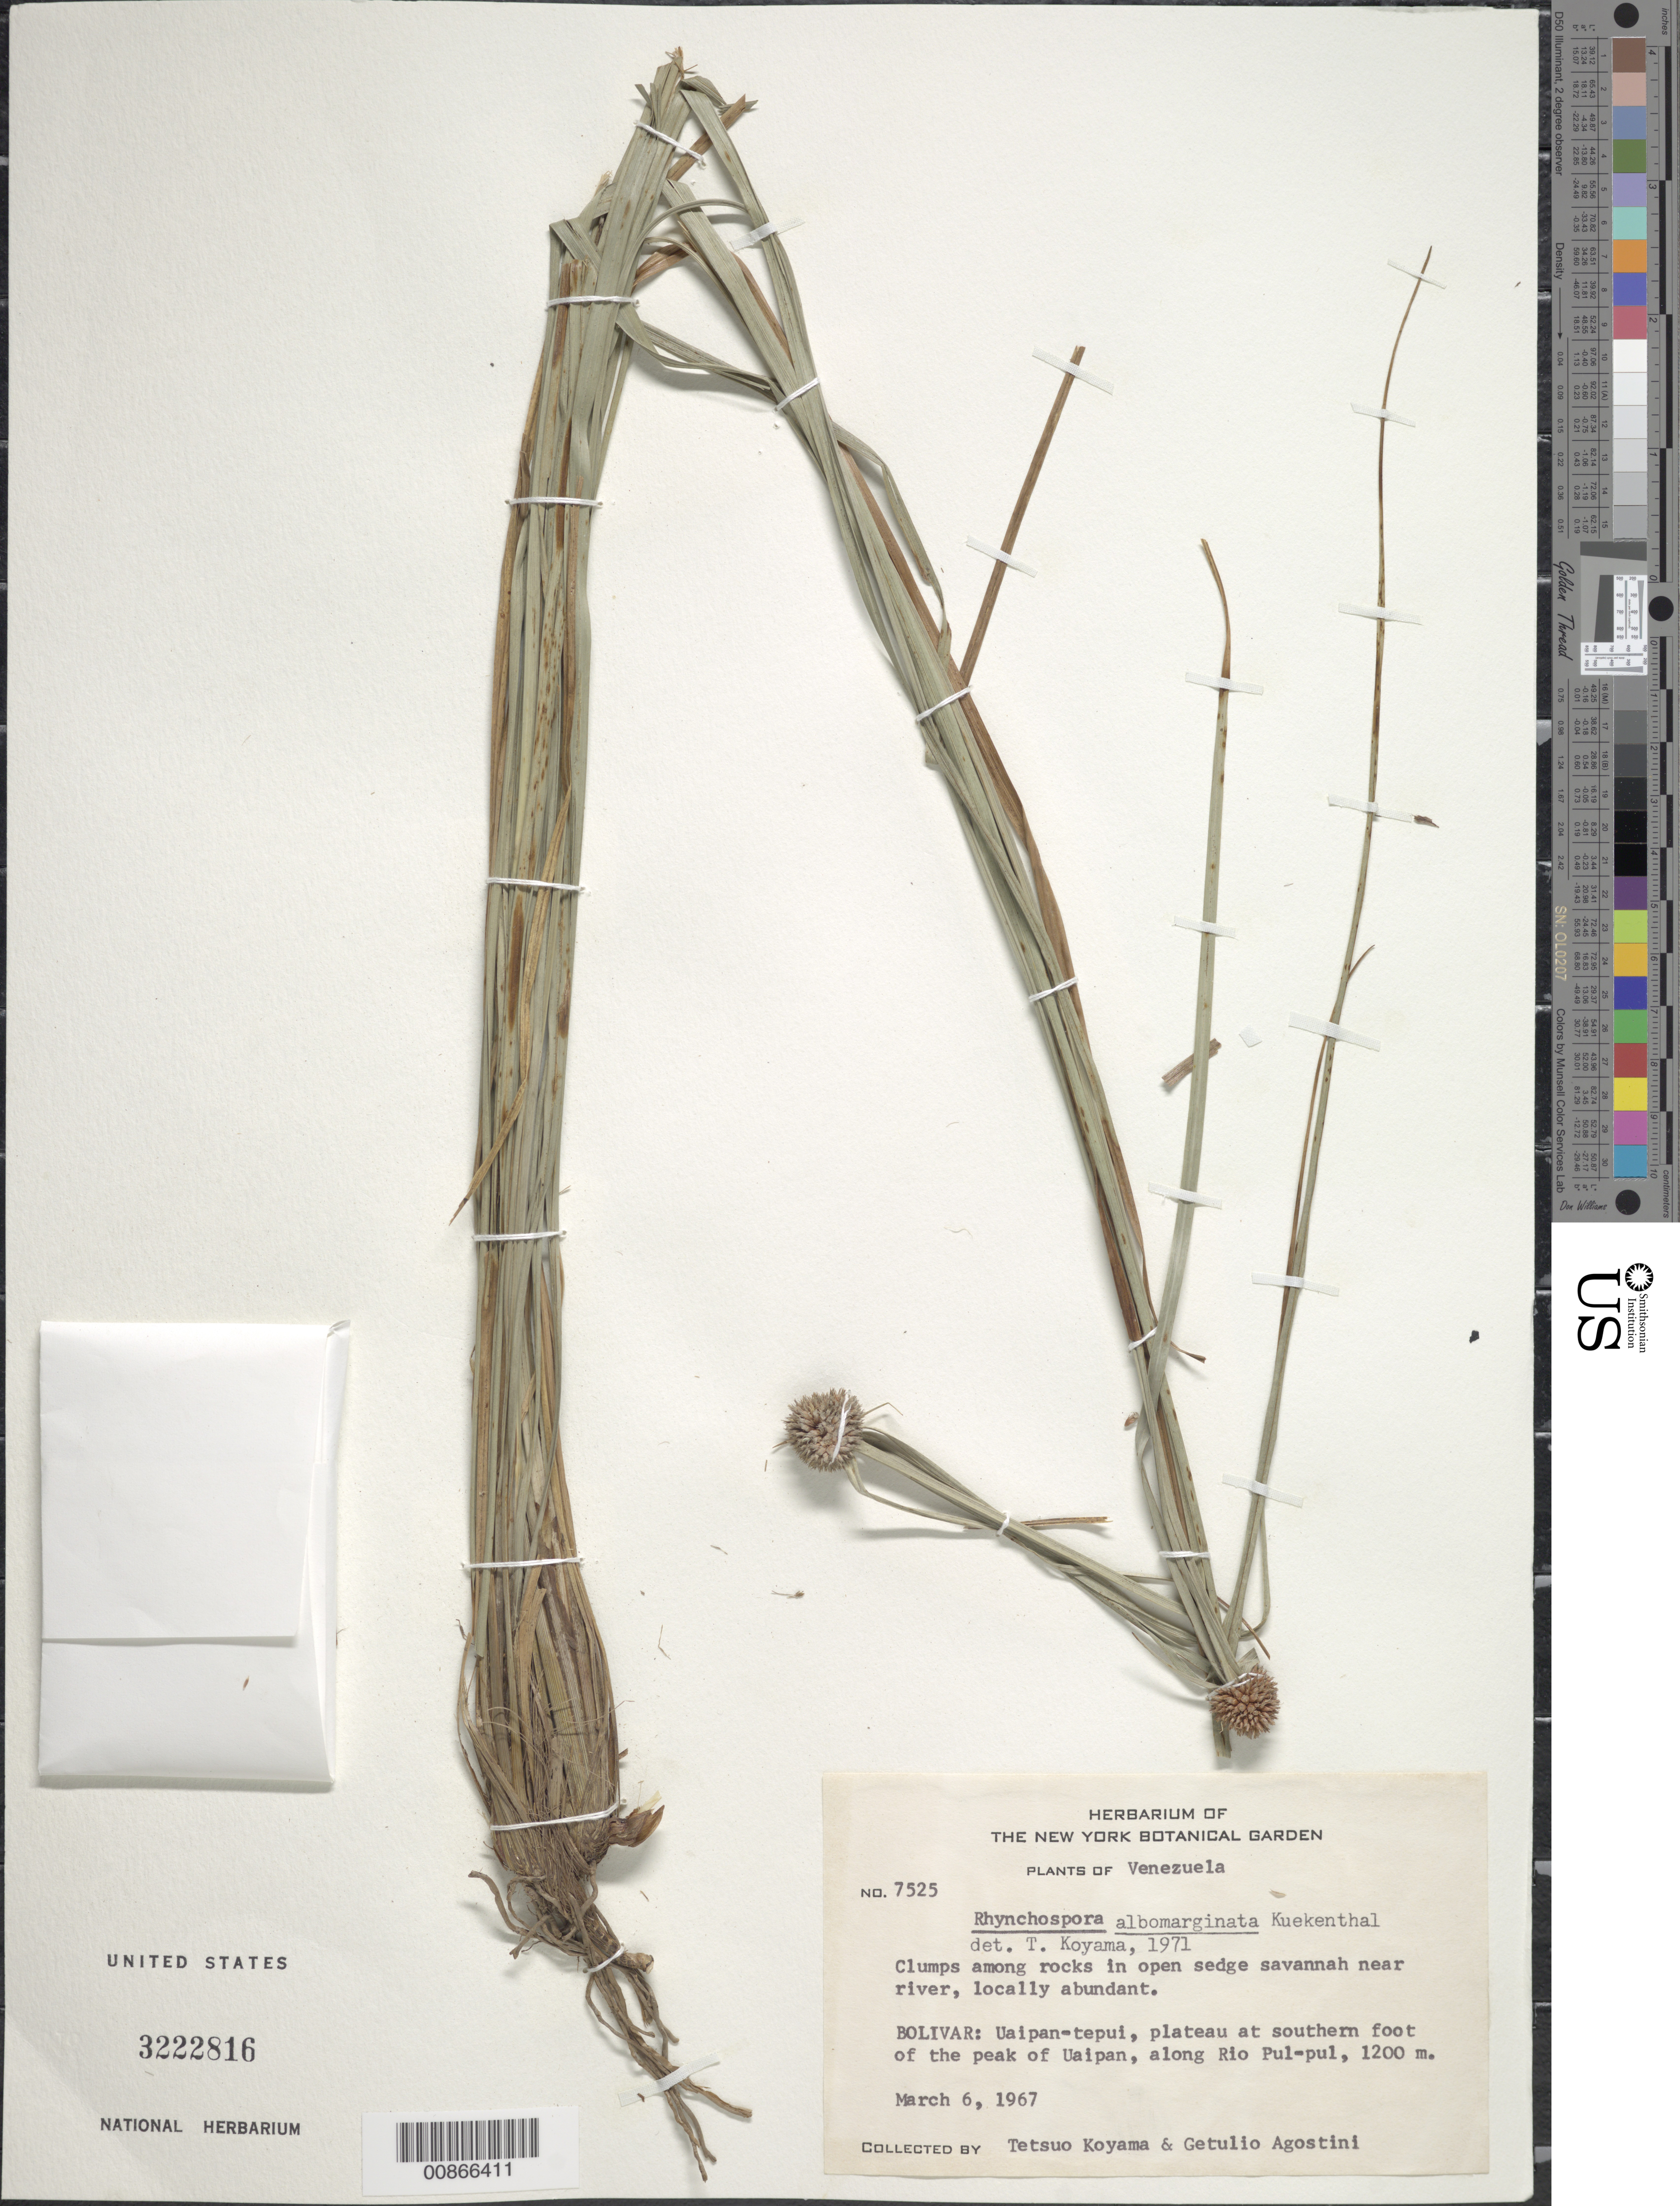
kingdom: Plantae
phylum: Tracheophyta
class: Liliopsida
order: Poales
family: Cyperaceae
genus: Rhynchospora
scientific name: Rhynchospora albomarginata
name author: Kük.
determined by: Koyama, Tetsuo M.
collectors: T. Koyama & G. Agostini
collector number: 7525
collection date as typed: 6-Mar-67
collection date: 1967-03-06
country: Venezuela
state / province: Bolívar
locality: Uaipan-tepuí, plateau at southern foot, along Río Pul-pul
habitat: Among rocks in open sedge savanna near river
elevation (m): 1200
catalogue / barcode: US 3222816